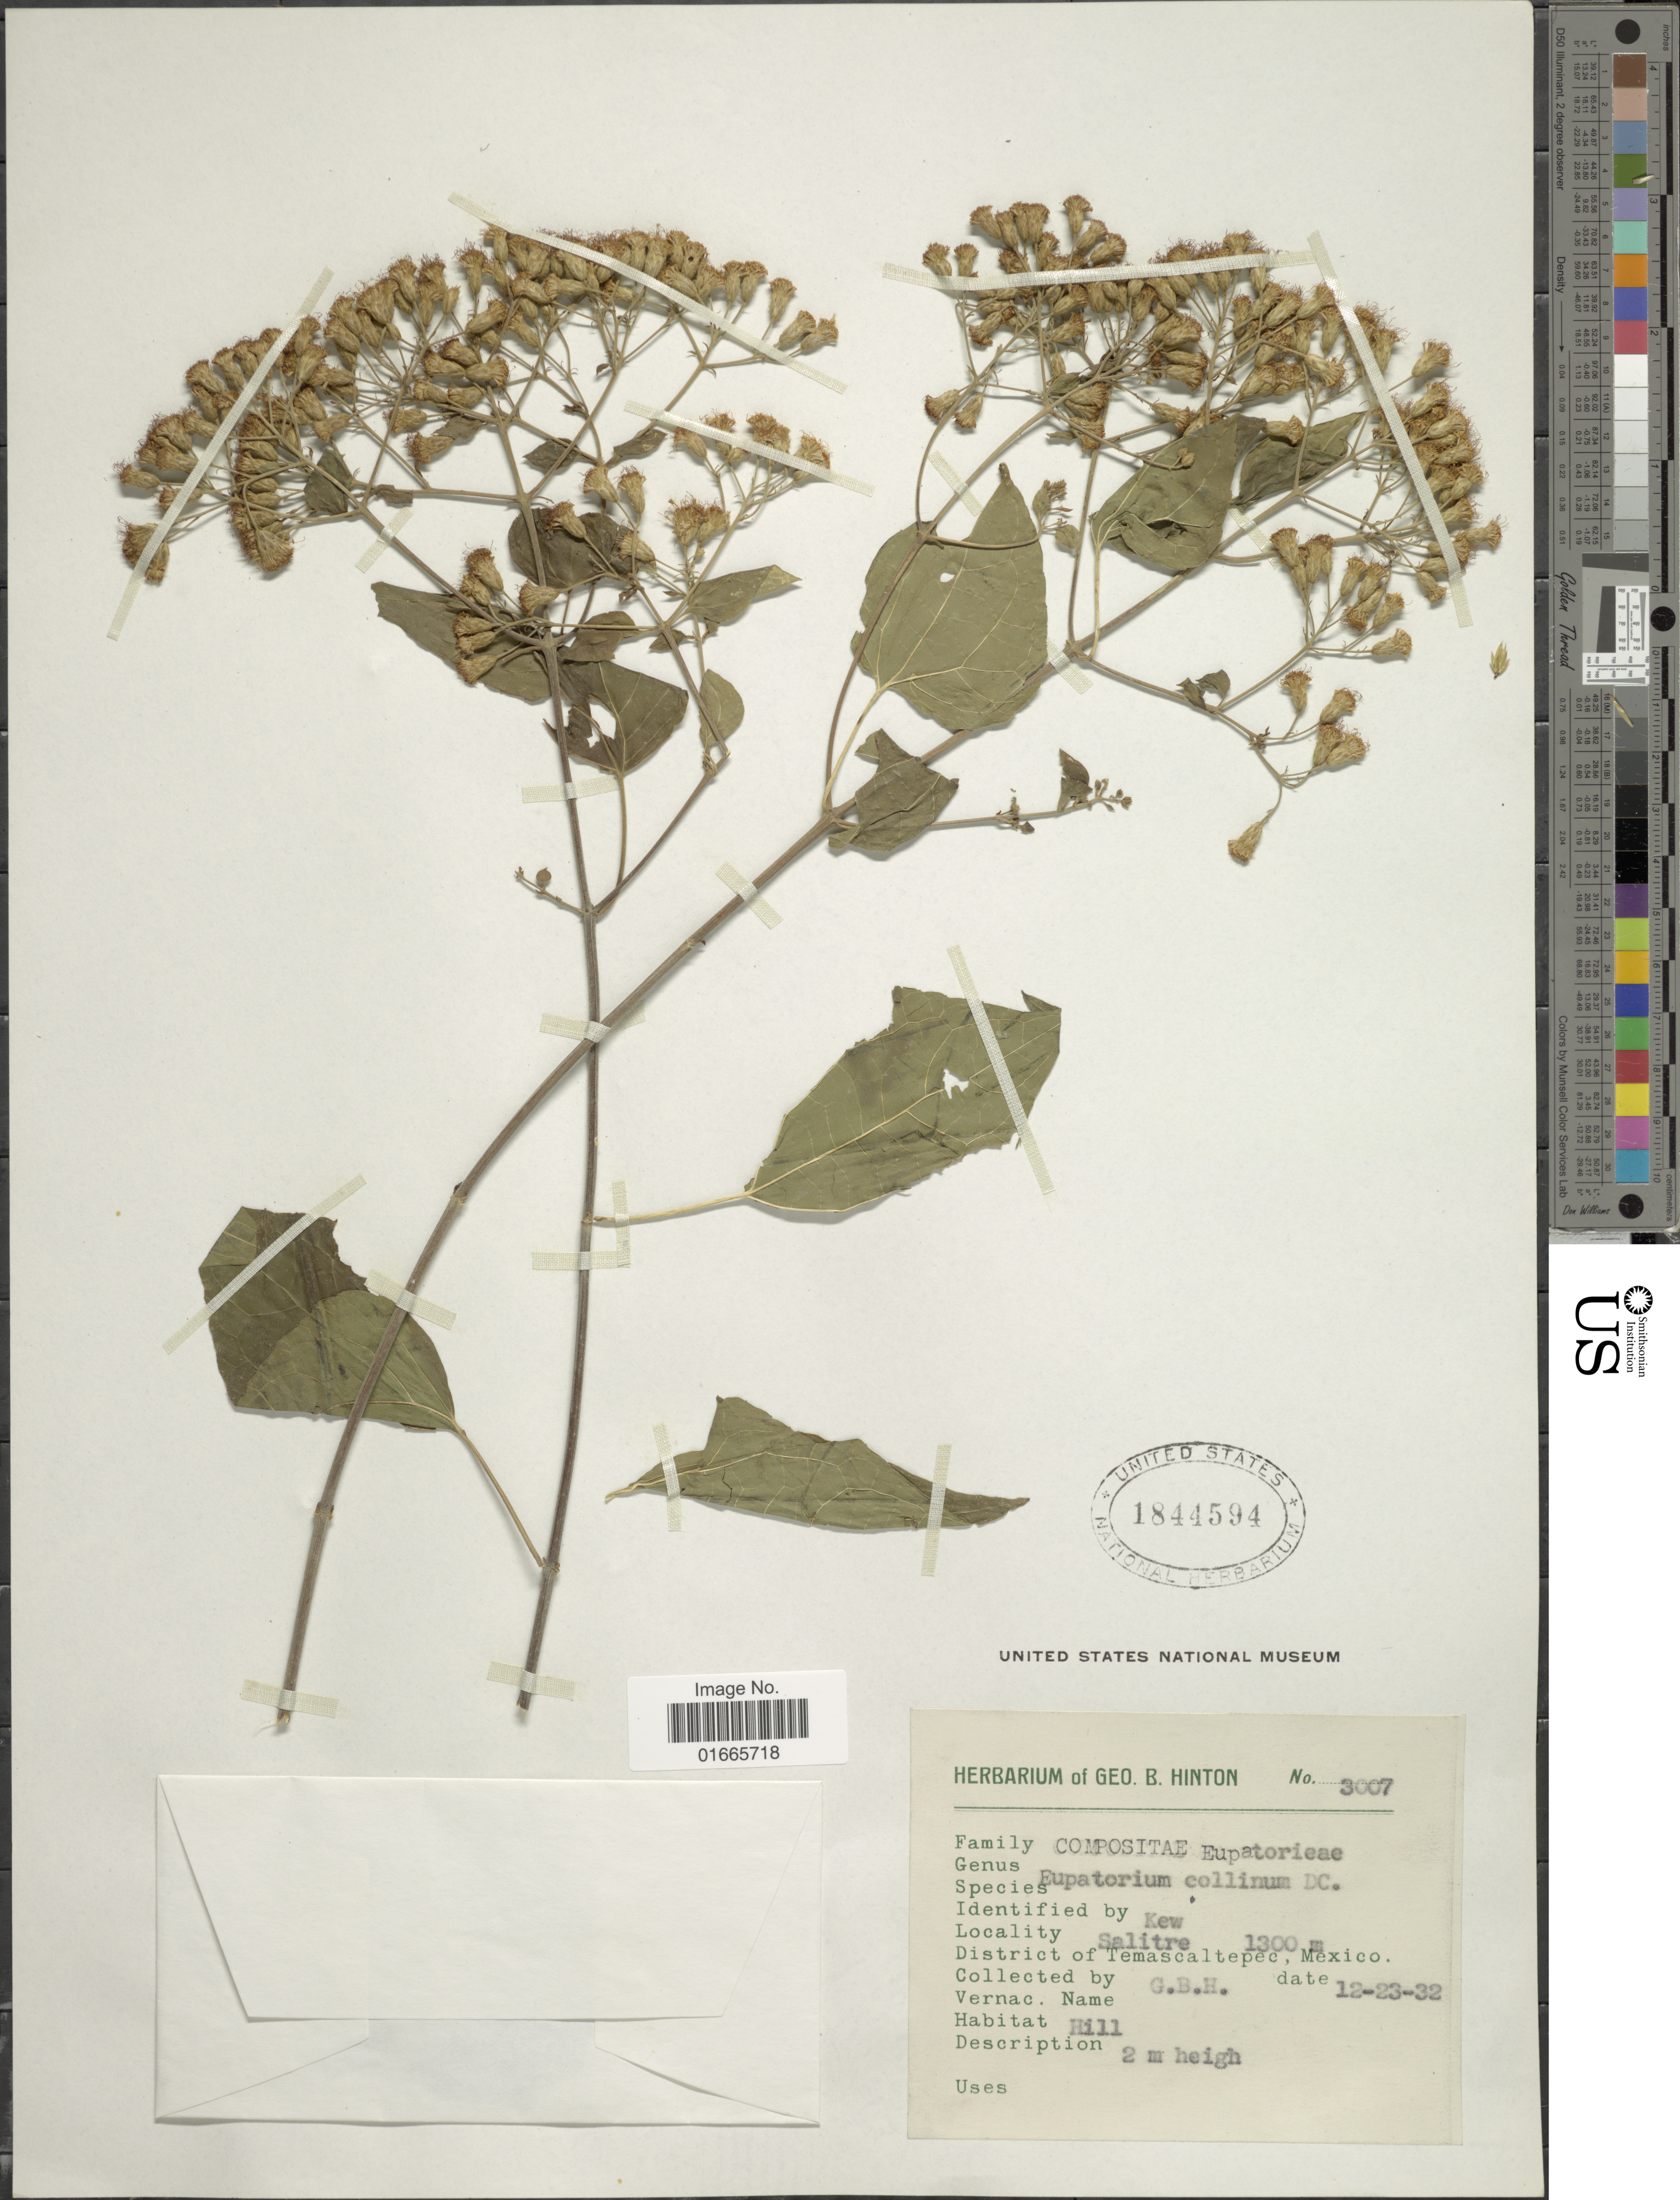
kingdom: Plantae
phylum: Tracheophyta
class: Magnoliopsida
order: Asterales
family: Asteraceae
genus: Chromolaena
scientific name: Chromolaena collina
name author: (DC.) R.M. King & H. Rob.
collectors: G. B. Hinton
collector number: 3007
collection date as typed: Transcribed d/m/y: 23/12/32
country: Mexico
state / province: México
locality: Salitre, District of Temascaltepec.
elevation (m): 1300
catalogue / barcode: US 1844594